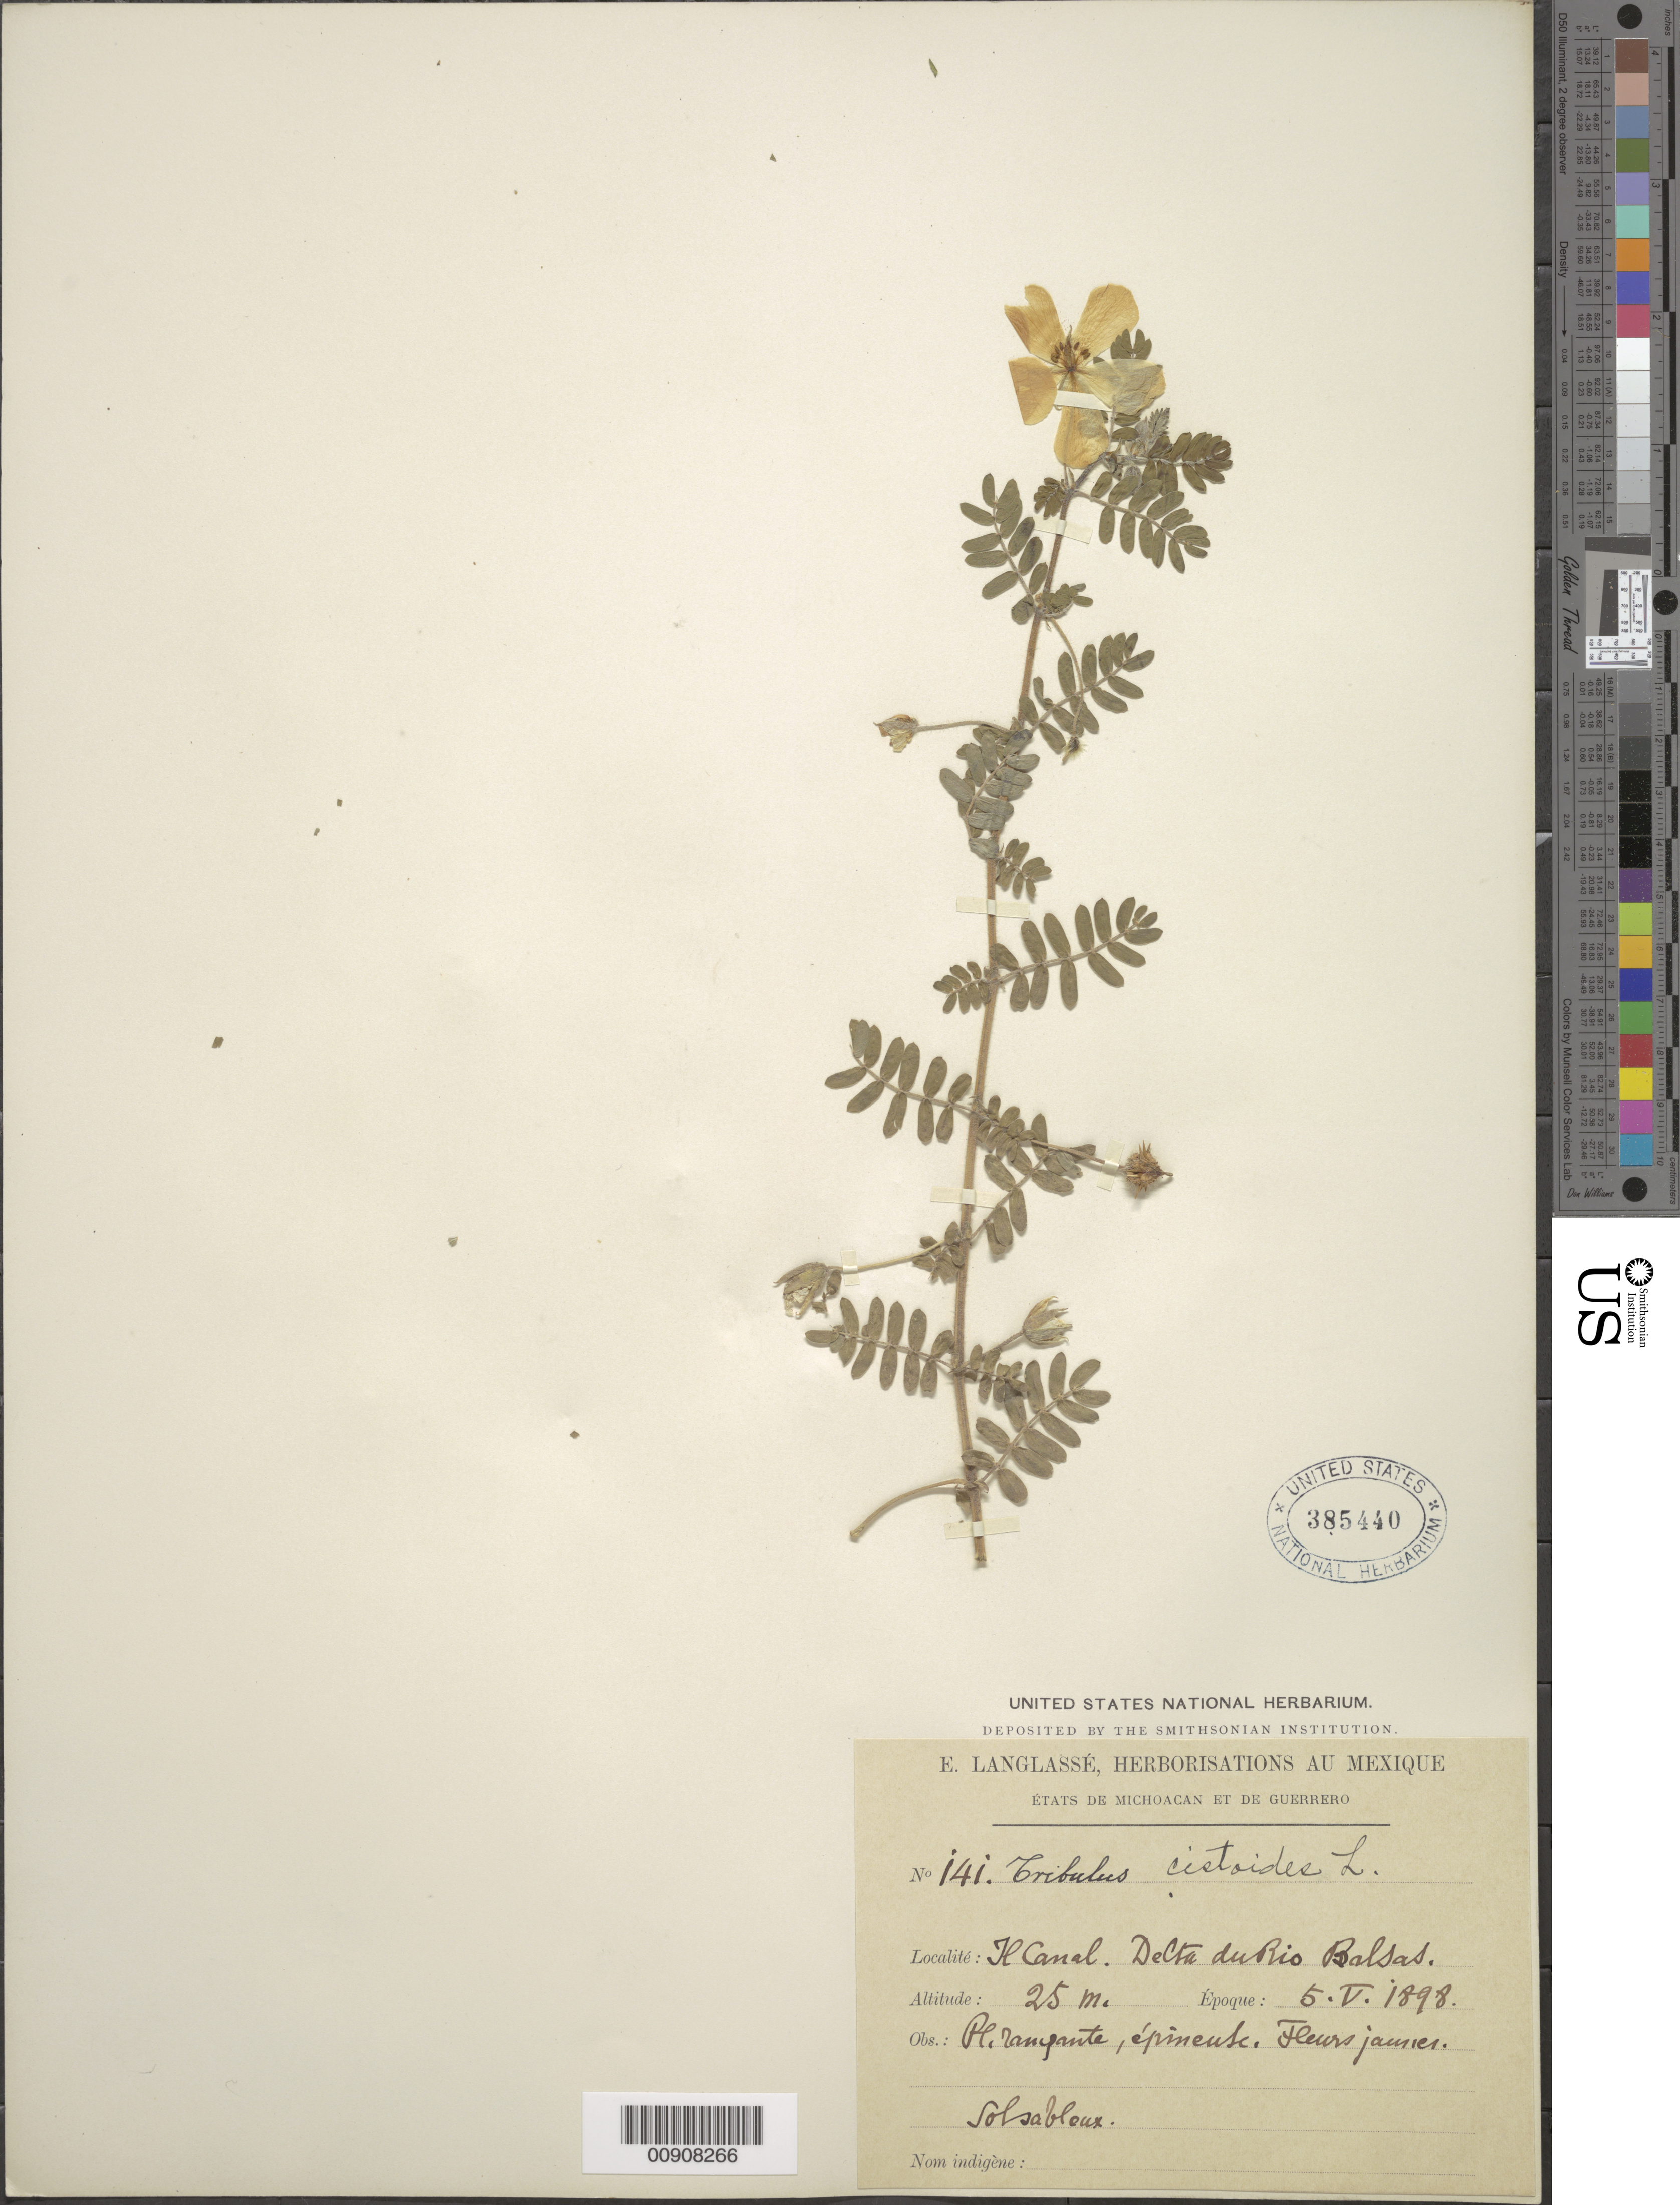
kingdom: Plantae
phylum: Tracheophyta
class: Magnoliopsida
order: Zygophyllales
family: Zygophyllaceae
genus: Tribulus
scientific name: Tribulus cistoides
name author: L.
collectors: E. Langlassé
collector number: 141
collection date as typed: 05 May 1898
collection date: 1898-05-05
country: Mexico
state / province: Guerrero / Michoacán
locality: Il Canal. Delta du Rio Balsas. États de Michoacán et de Guerrero.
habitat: Sol sableux.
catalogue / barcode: US 385440